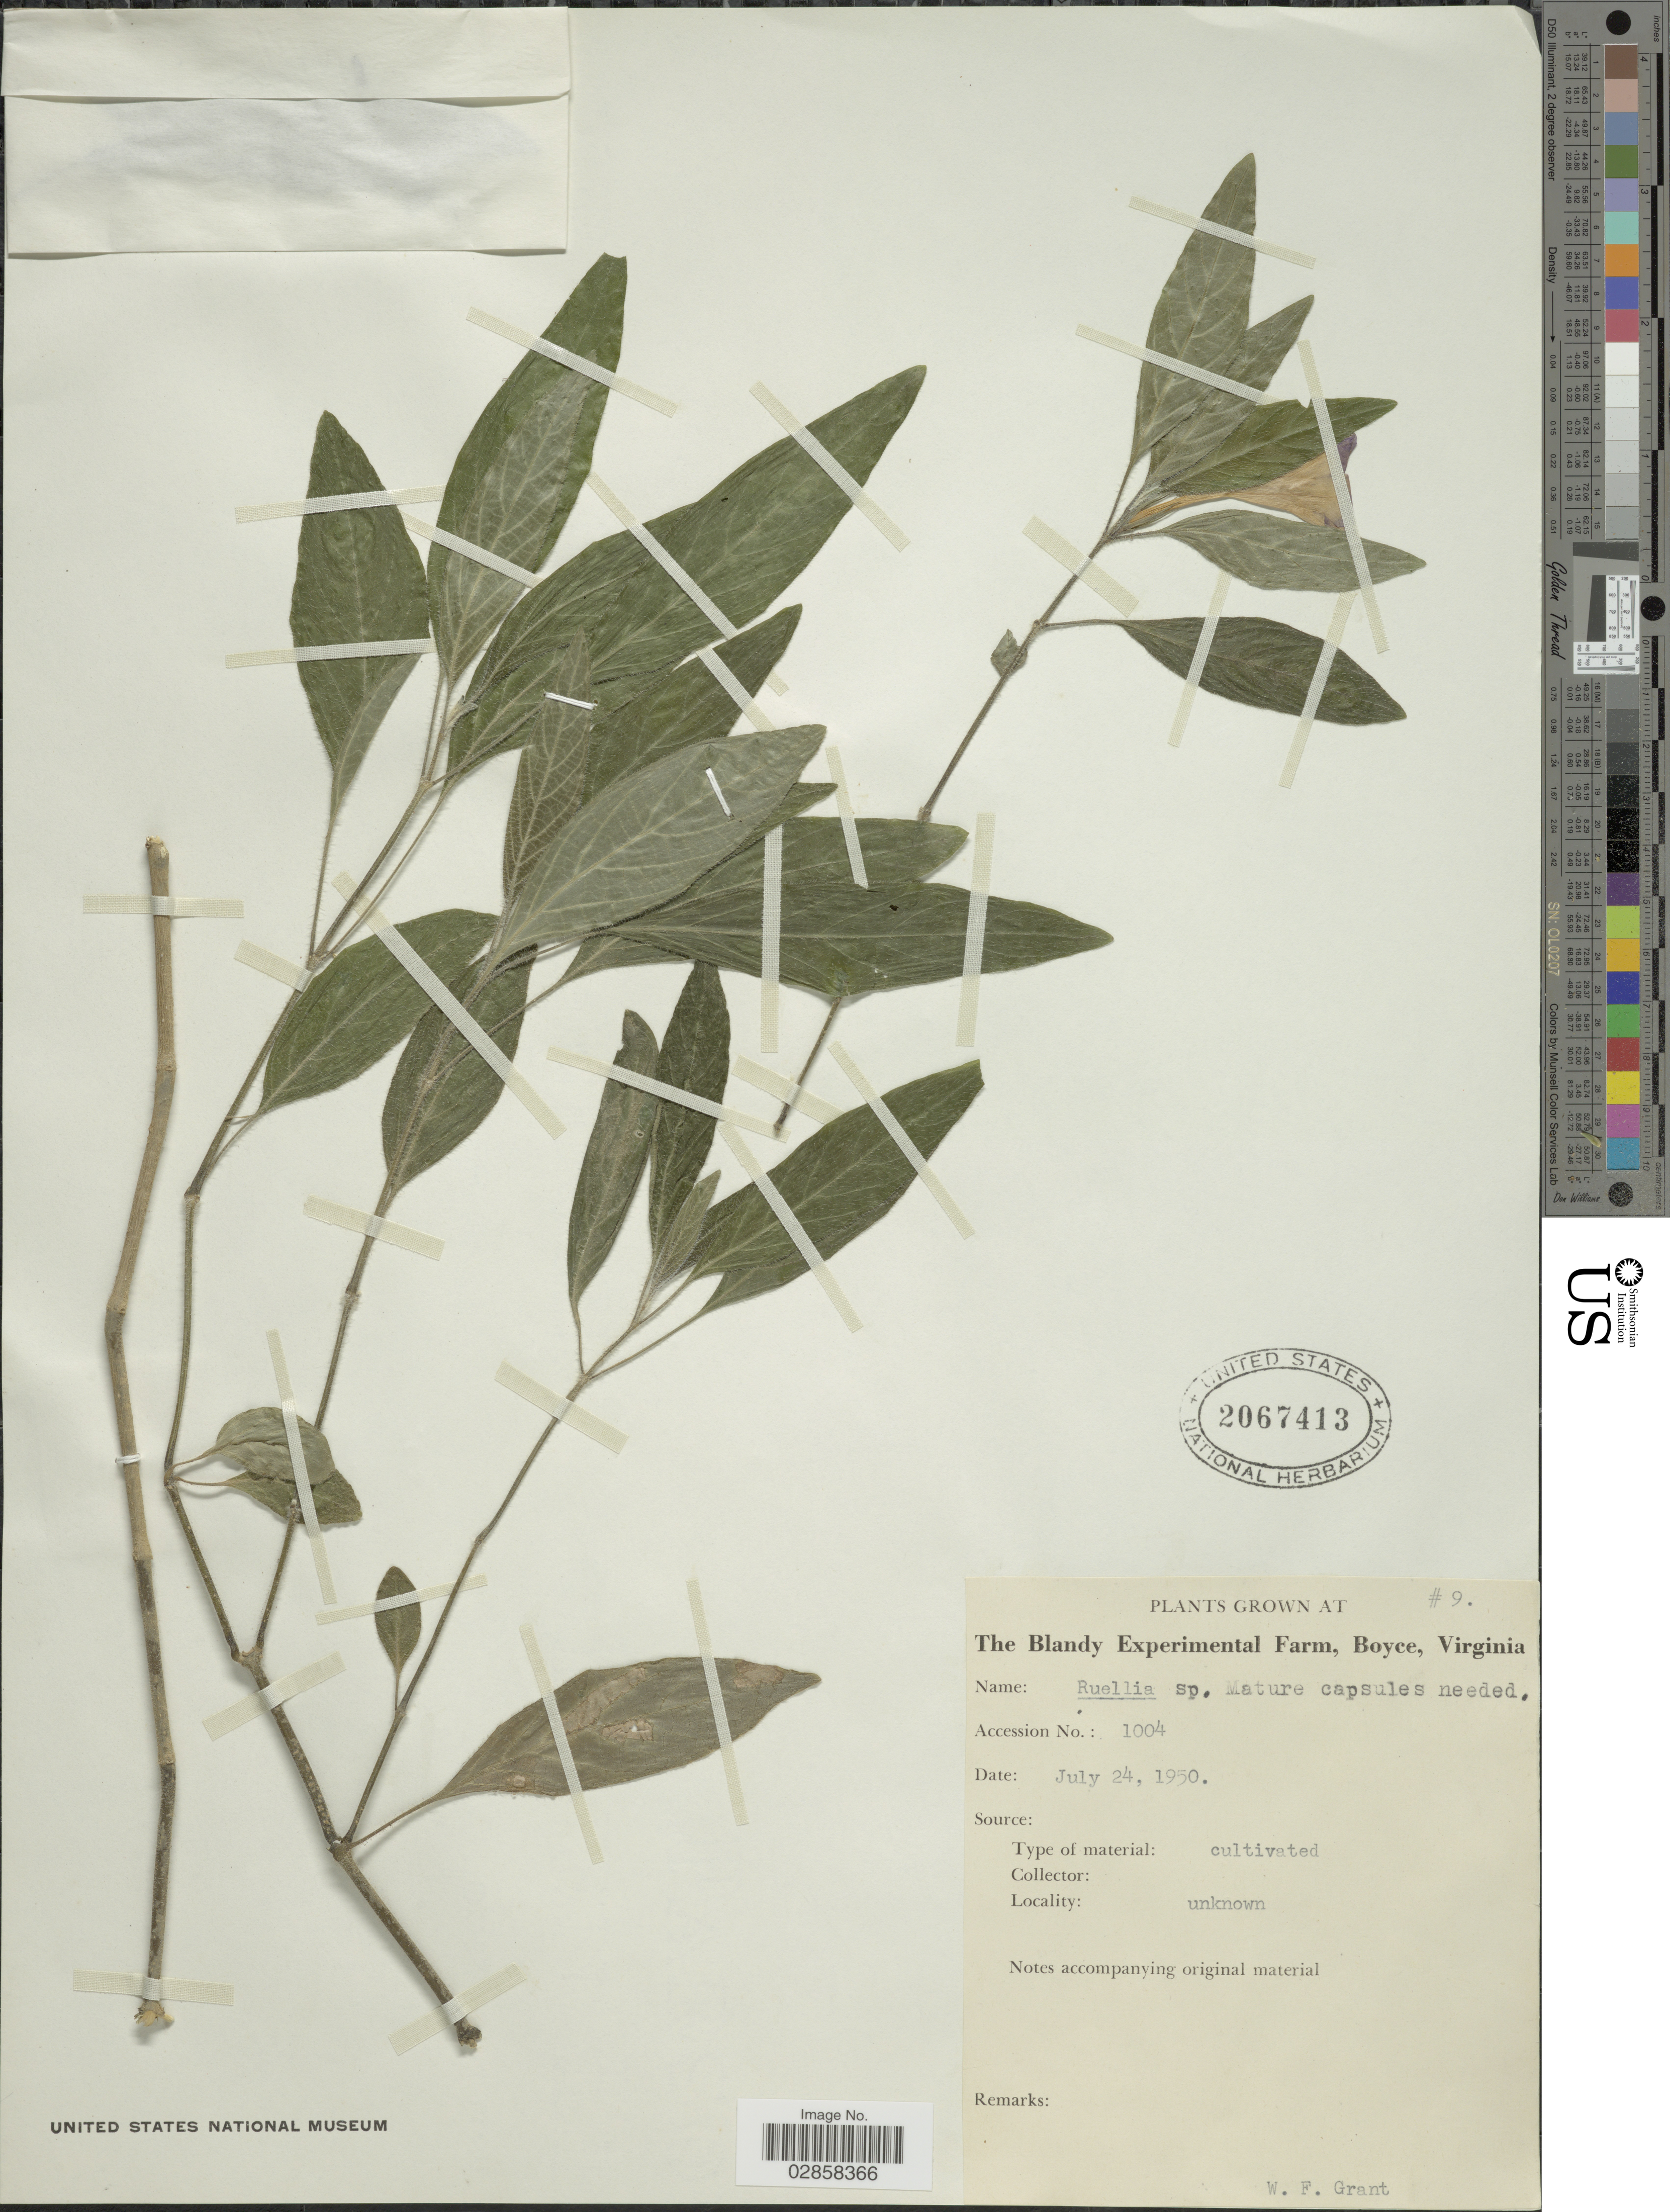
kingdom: Plantae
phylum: Tracheophyta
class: Magnoliopsida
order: Lamiales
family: Acanthaceae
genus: Ruellia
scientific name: Ruellia sp.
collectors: The Blandy Experimental Farm & W. Grant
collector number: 1004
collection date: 1950-07-24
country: United States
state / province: Virginia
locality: The Blandy Experimental Farm, Boyce.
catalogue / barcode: US 2067413